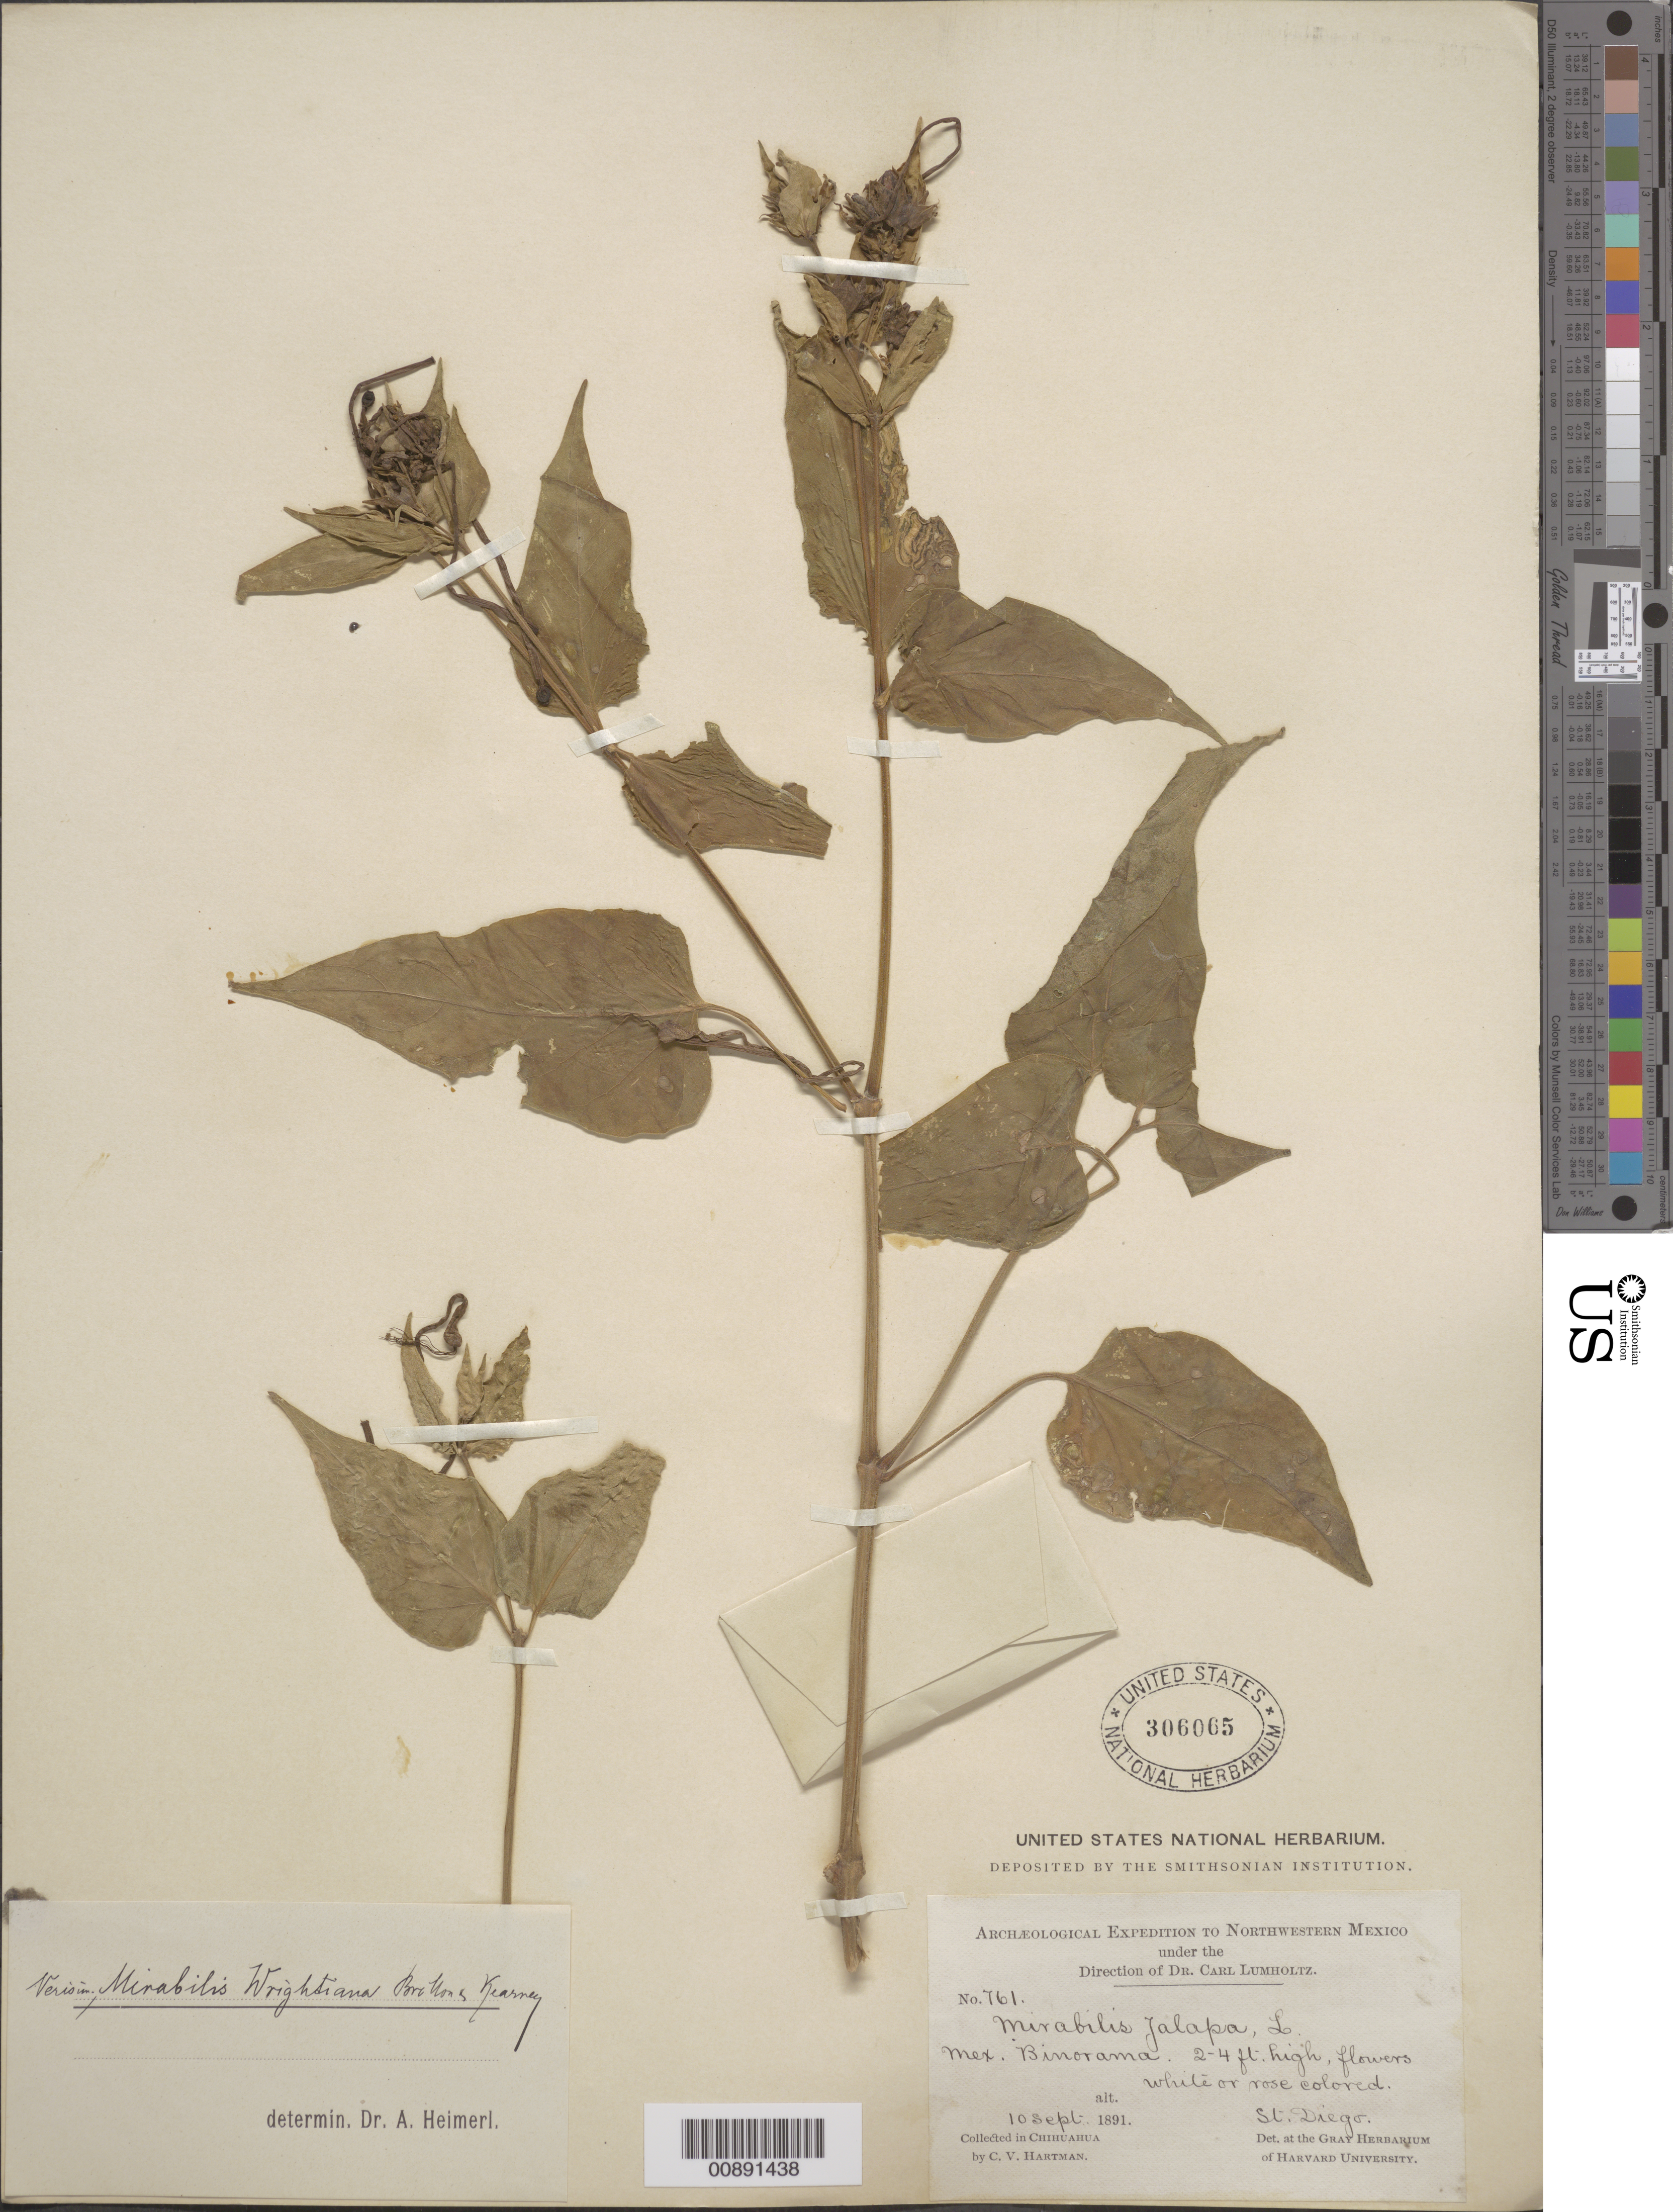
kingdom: Plantae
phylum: Tracheophyta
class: Magnoliopsida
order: Caryophyllales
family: Nyctaginaceae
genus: Mirabilis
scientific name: Mirabilis wrightiana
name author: A. Gray & Britton ex Kearney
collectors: C. V. Hartman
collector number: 761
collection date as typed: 10 Sep 1891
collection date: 1891-09-10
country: Mexico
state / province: Chihuahua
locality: St. Diego, Chihuahua.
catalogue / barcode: US 306065